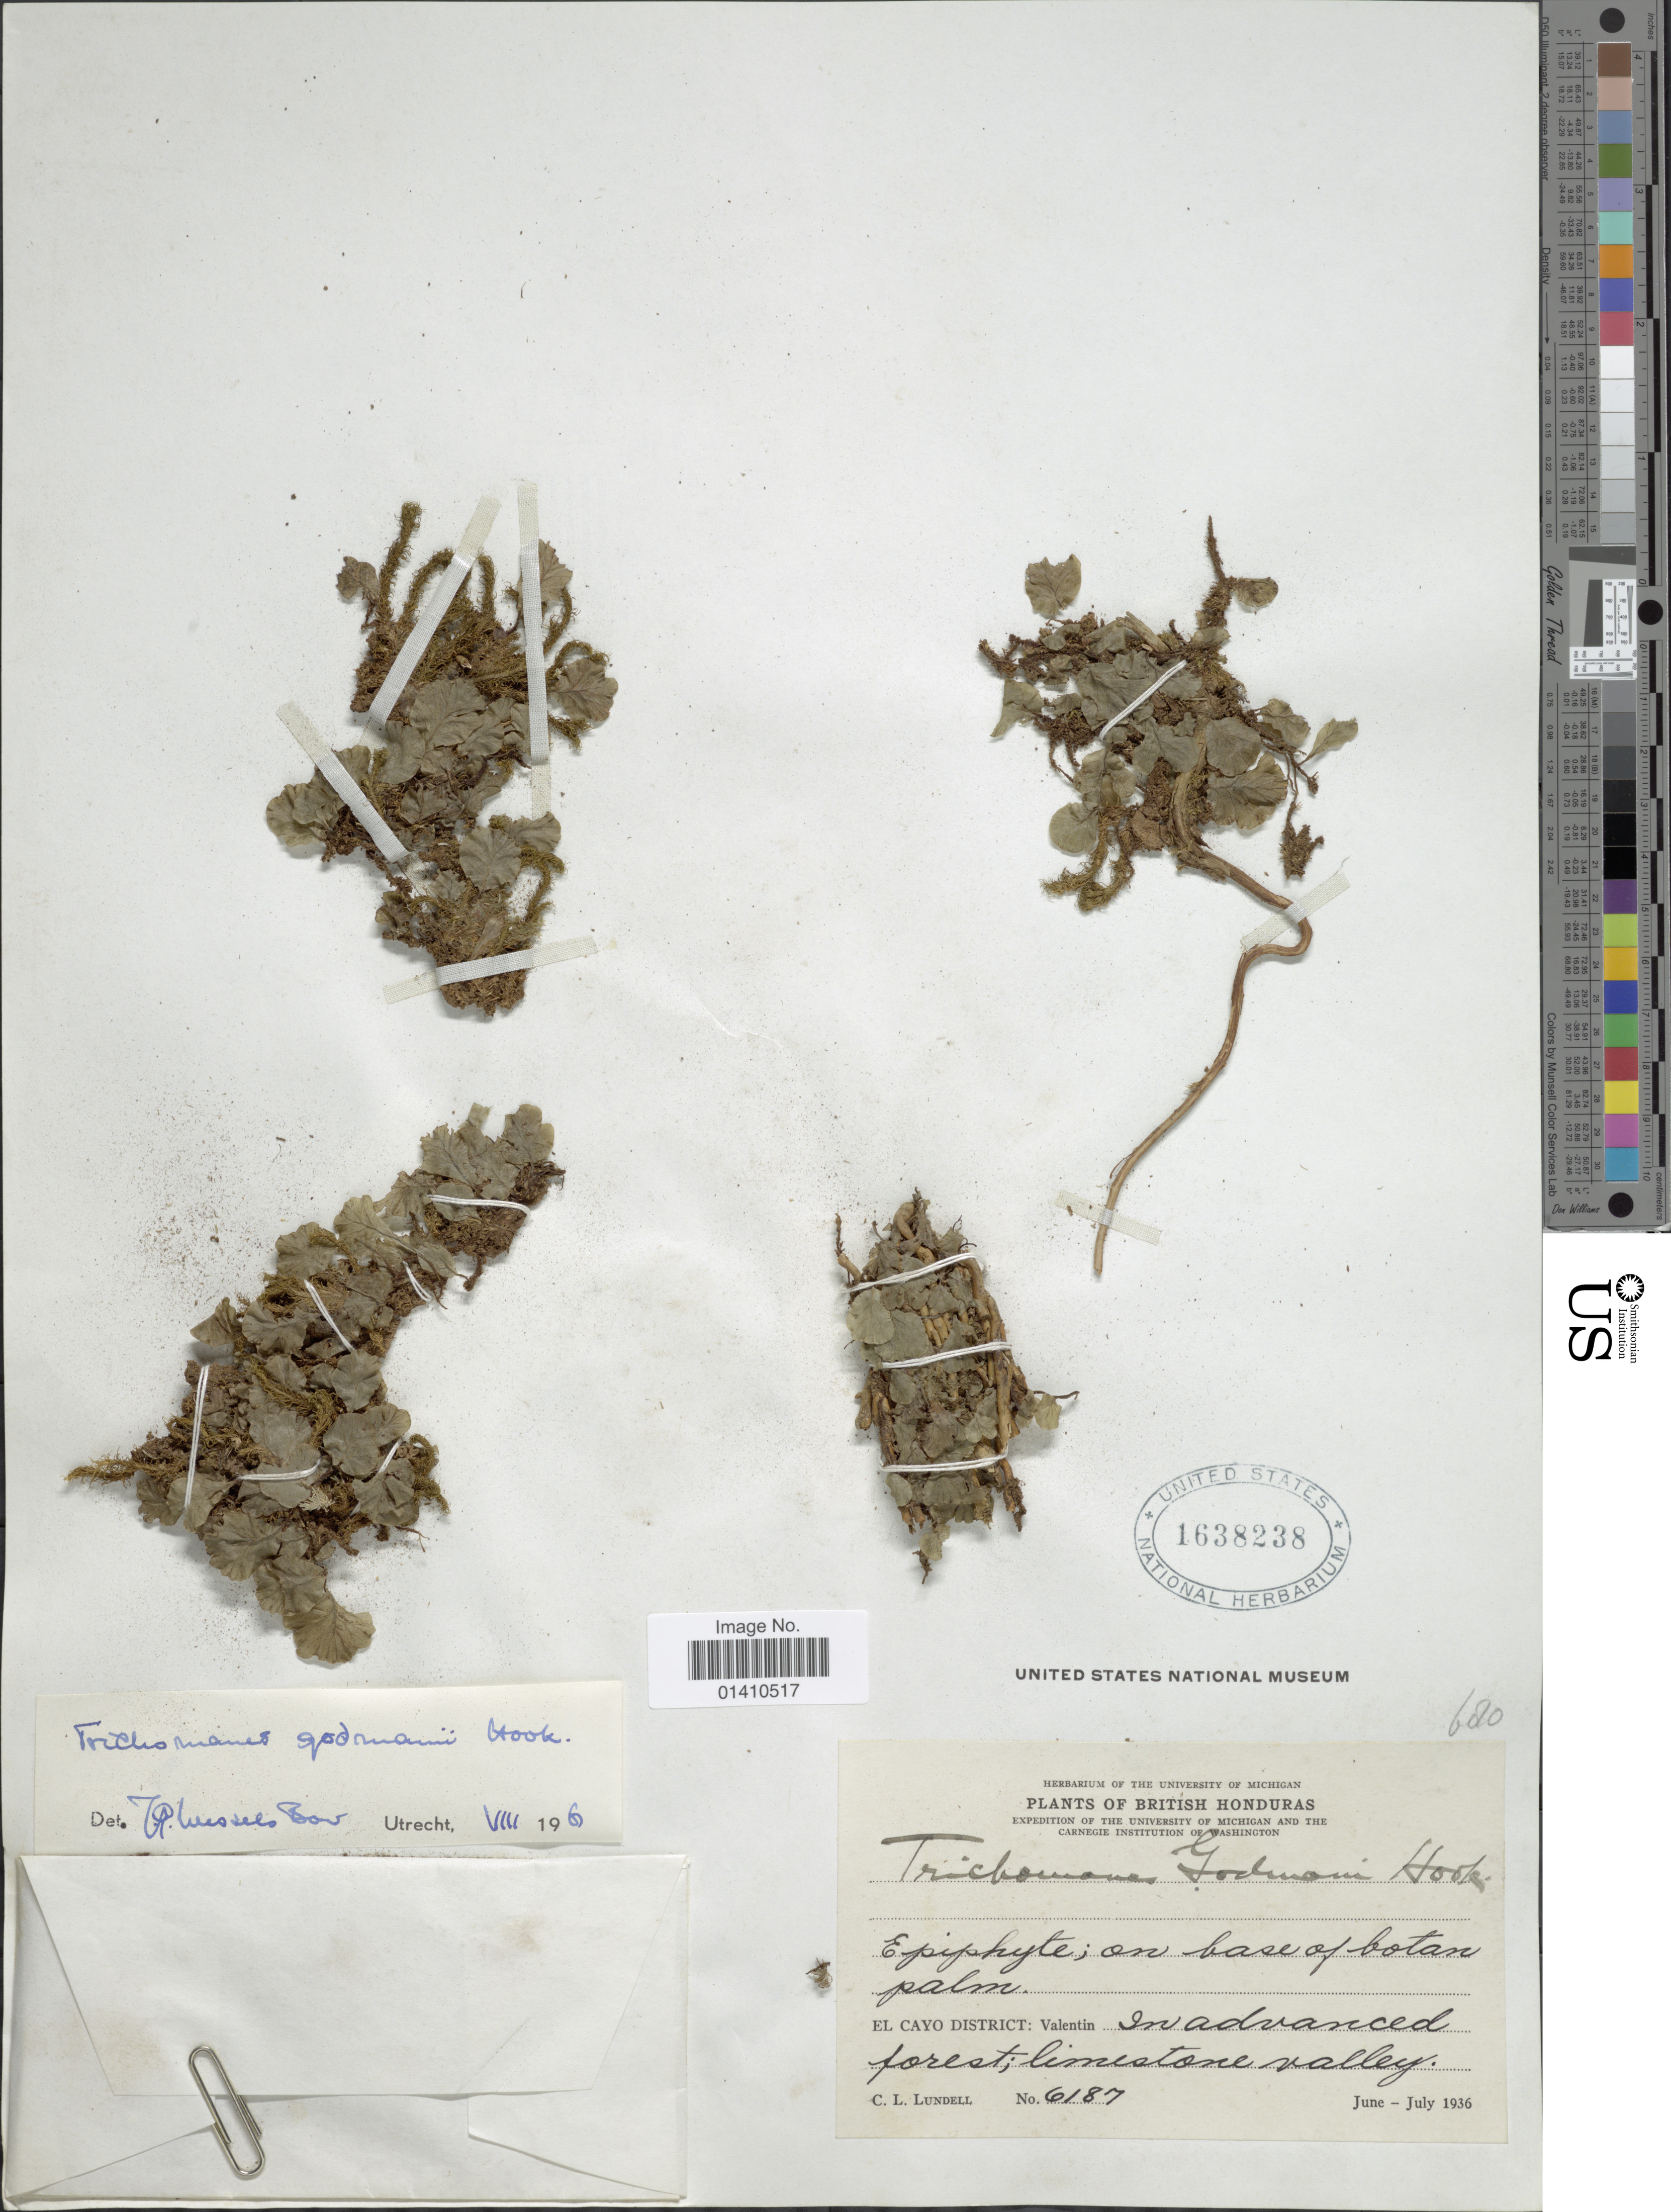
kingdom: Plantae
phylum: Tracheophyta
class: Polypodiopsida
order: Hymenophyllales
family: Hymenophyllaceae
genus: Didymoglossum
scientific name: Didymoglossum godmanii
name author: (Hook. ex Baker) Ebihara & Dubuisson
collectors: C. L. Lundell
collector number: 6187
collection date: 1936-06/1936-07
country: Belize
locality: Epiphyte, on base of botan palm. El Cayo District: Valentin. In advanced forest; limestone valley, British Honduras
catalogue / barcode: US 1638238